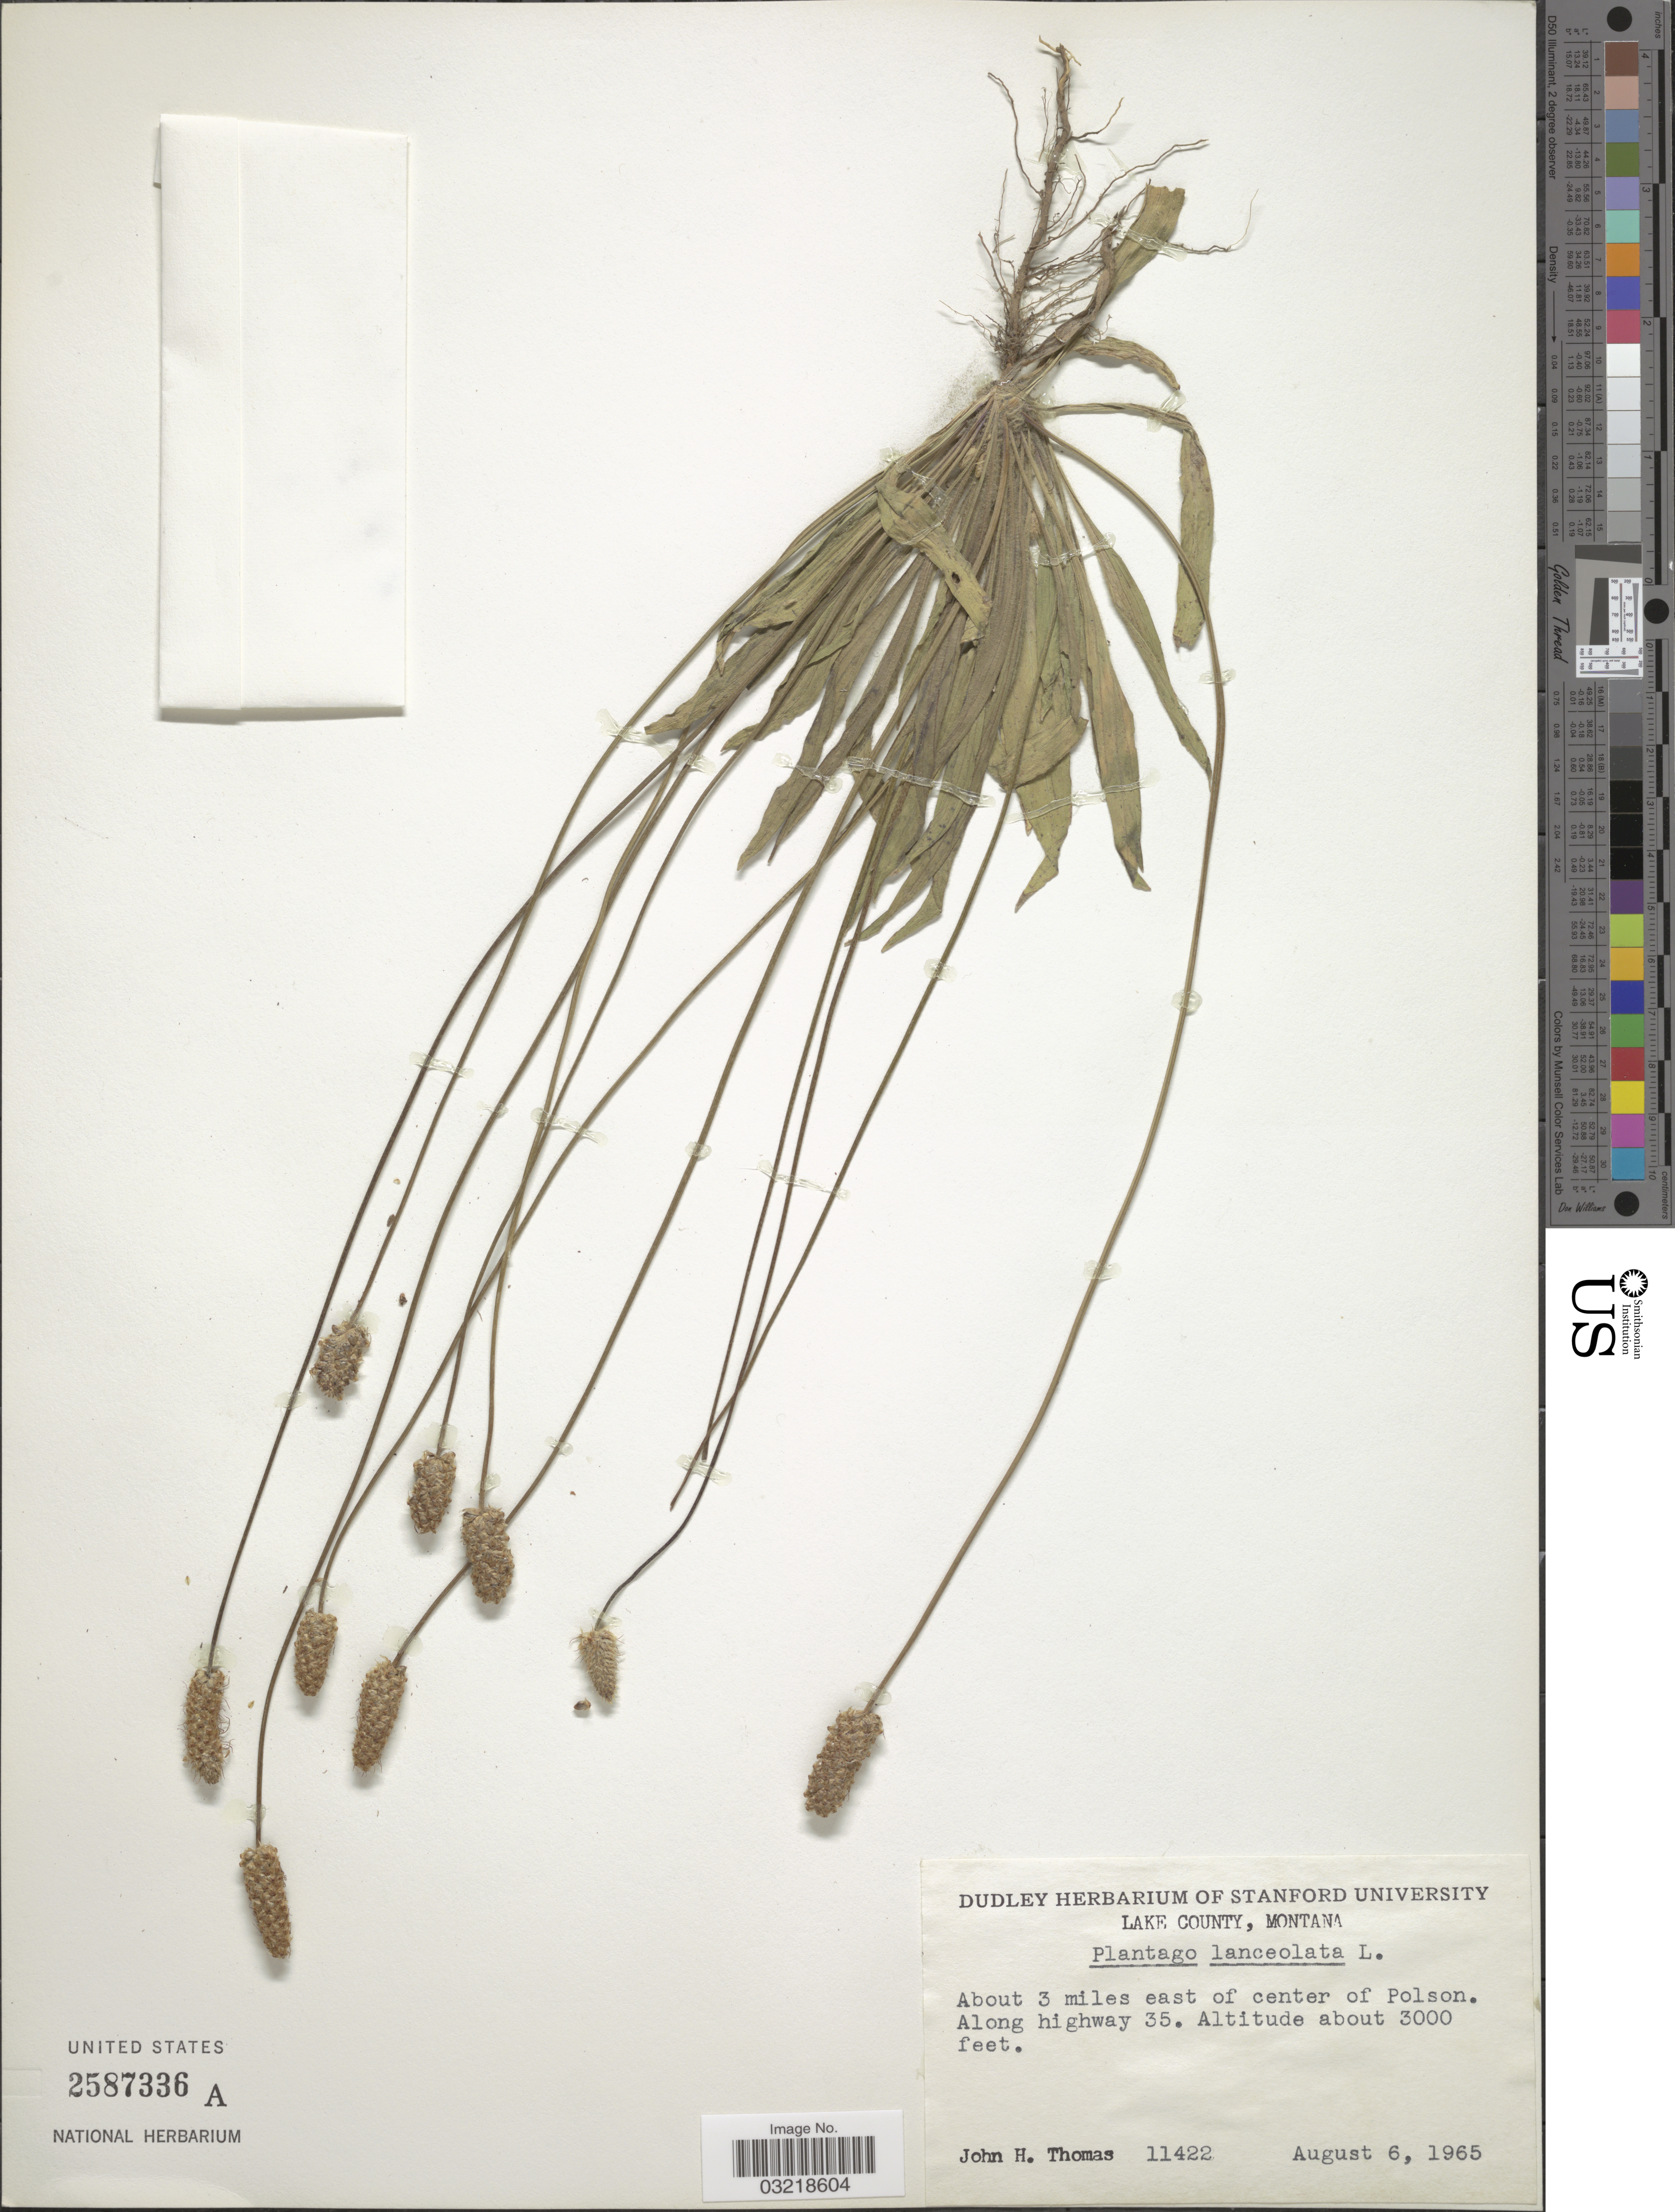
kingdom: Plantae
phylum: Tracheophyta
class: Magnoliopsida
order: Lamiales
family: Plantaginaceae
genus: Plantago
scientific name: Plantago lanceolata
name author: L.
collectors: J. H. Thomas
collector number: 11422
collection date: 1965-08-06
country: United States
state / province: Montana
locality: Lake County. About 3 miles east of center of Polson. Along highway 35.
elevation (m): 914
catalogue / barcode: US 2587336A